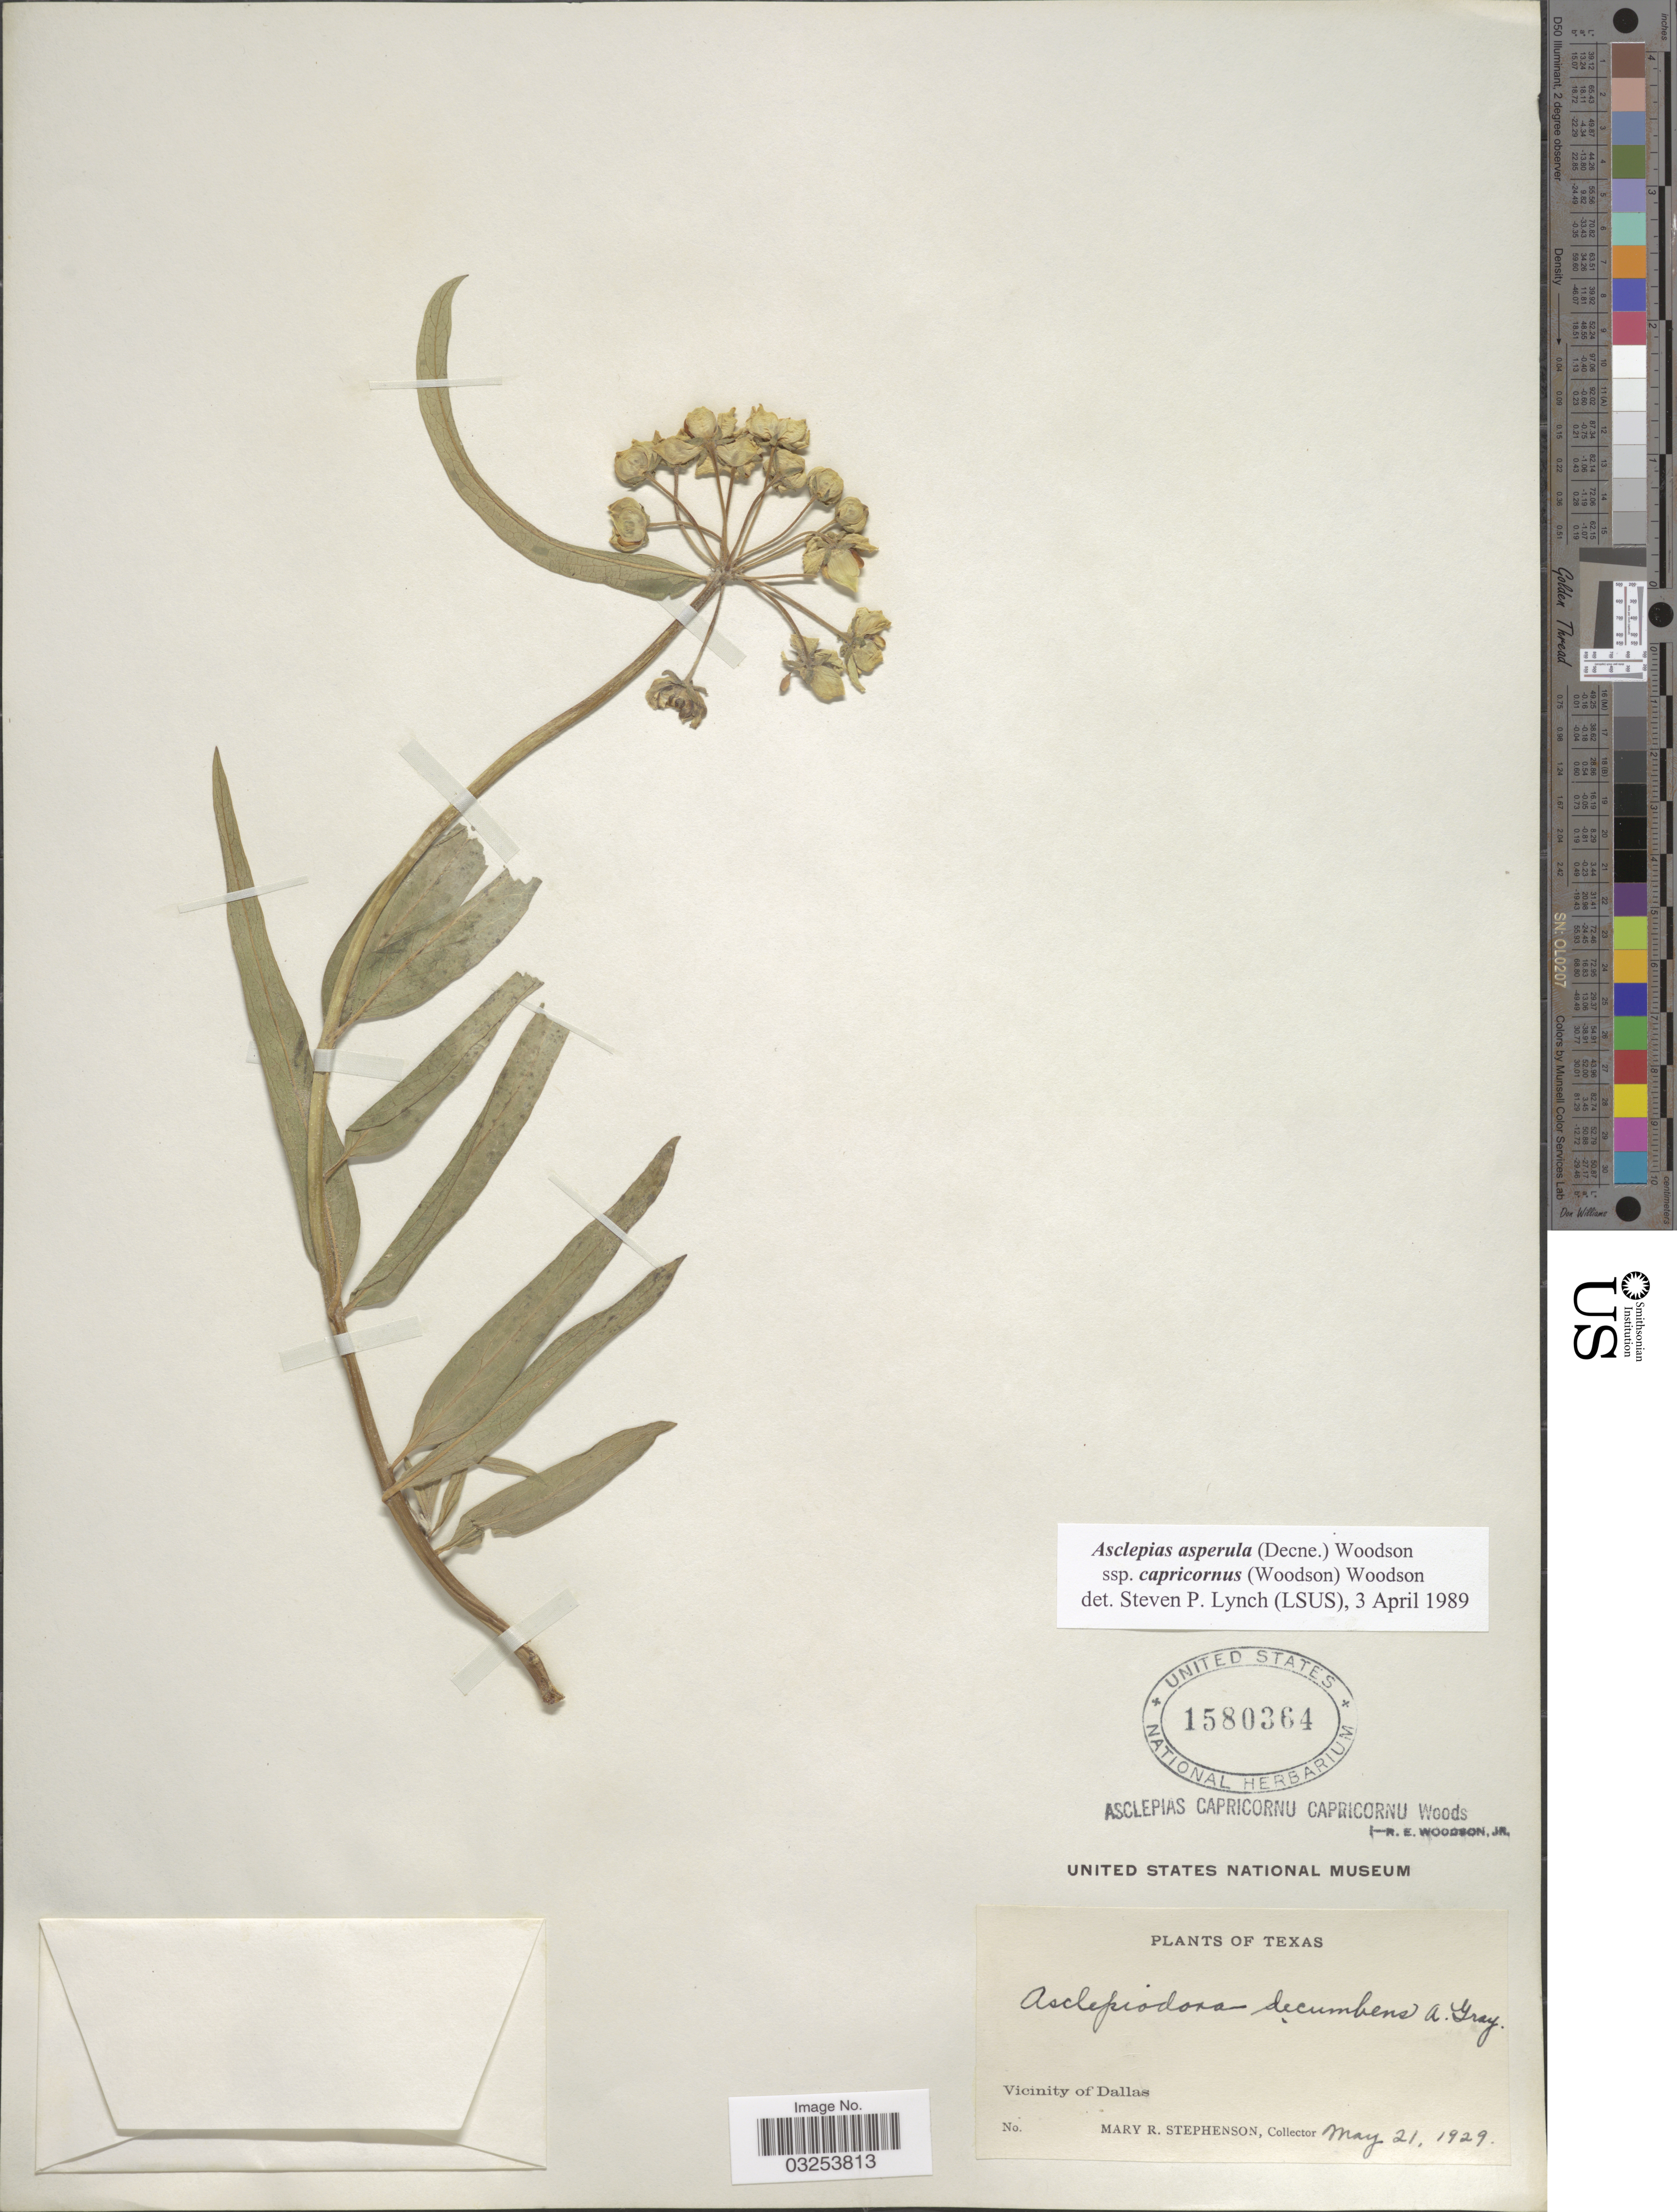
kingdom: Plantae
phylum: Tracheophyta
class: Magnoliopsida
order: Gentianales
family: Apocynaceae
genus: Asclepias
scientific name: Asclepias asperula subsp. capricornus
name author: Woodson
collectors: M. Stephenson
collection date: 1929-05-21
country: United States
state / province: Texas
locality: Vicinity of Dallas.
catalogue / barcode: US 1580364